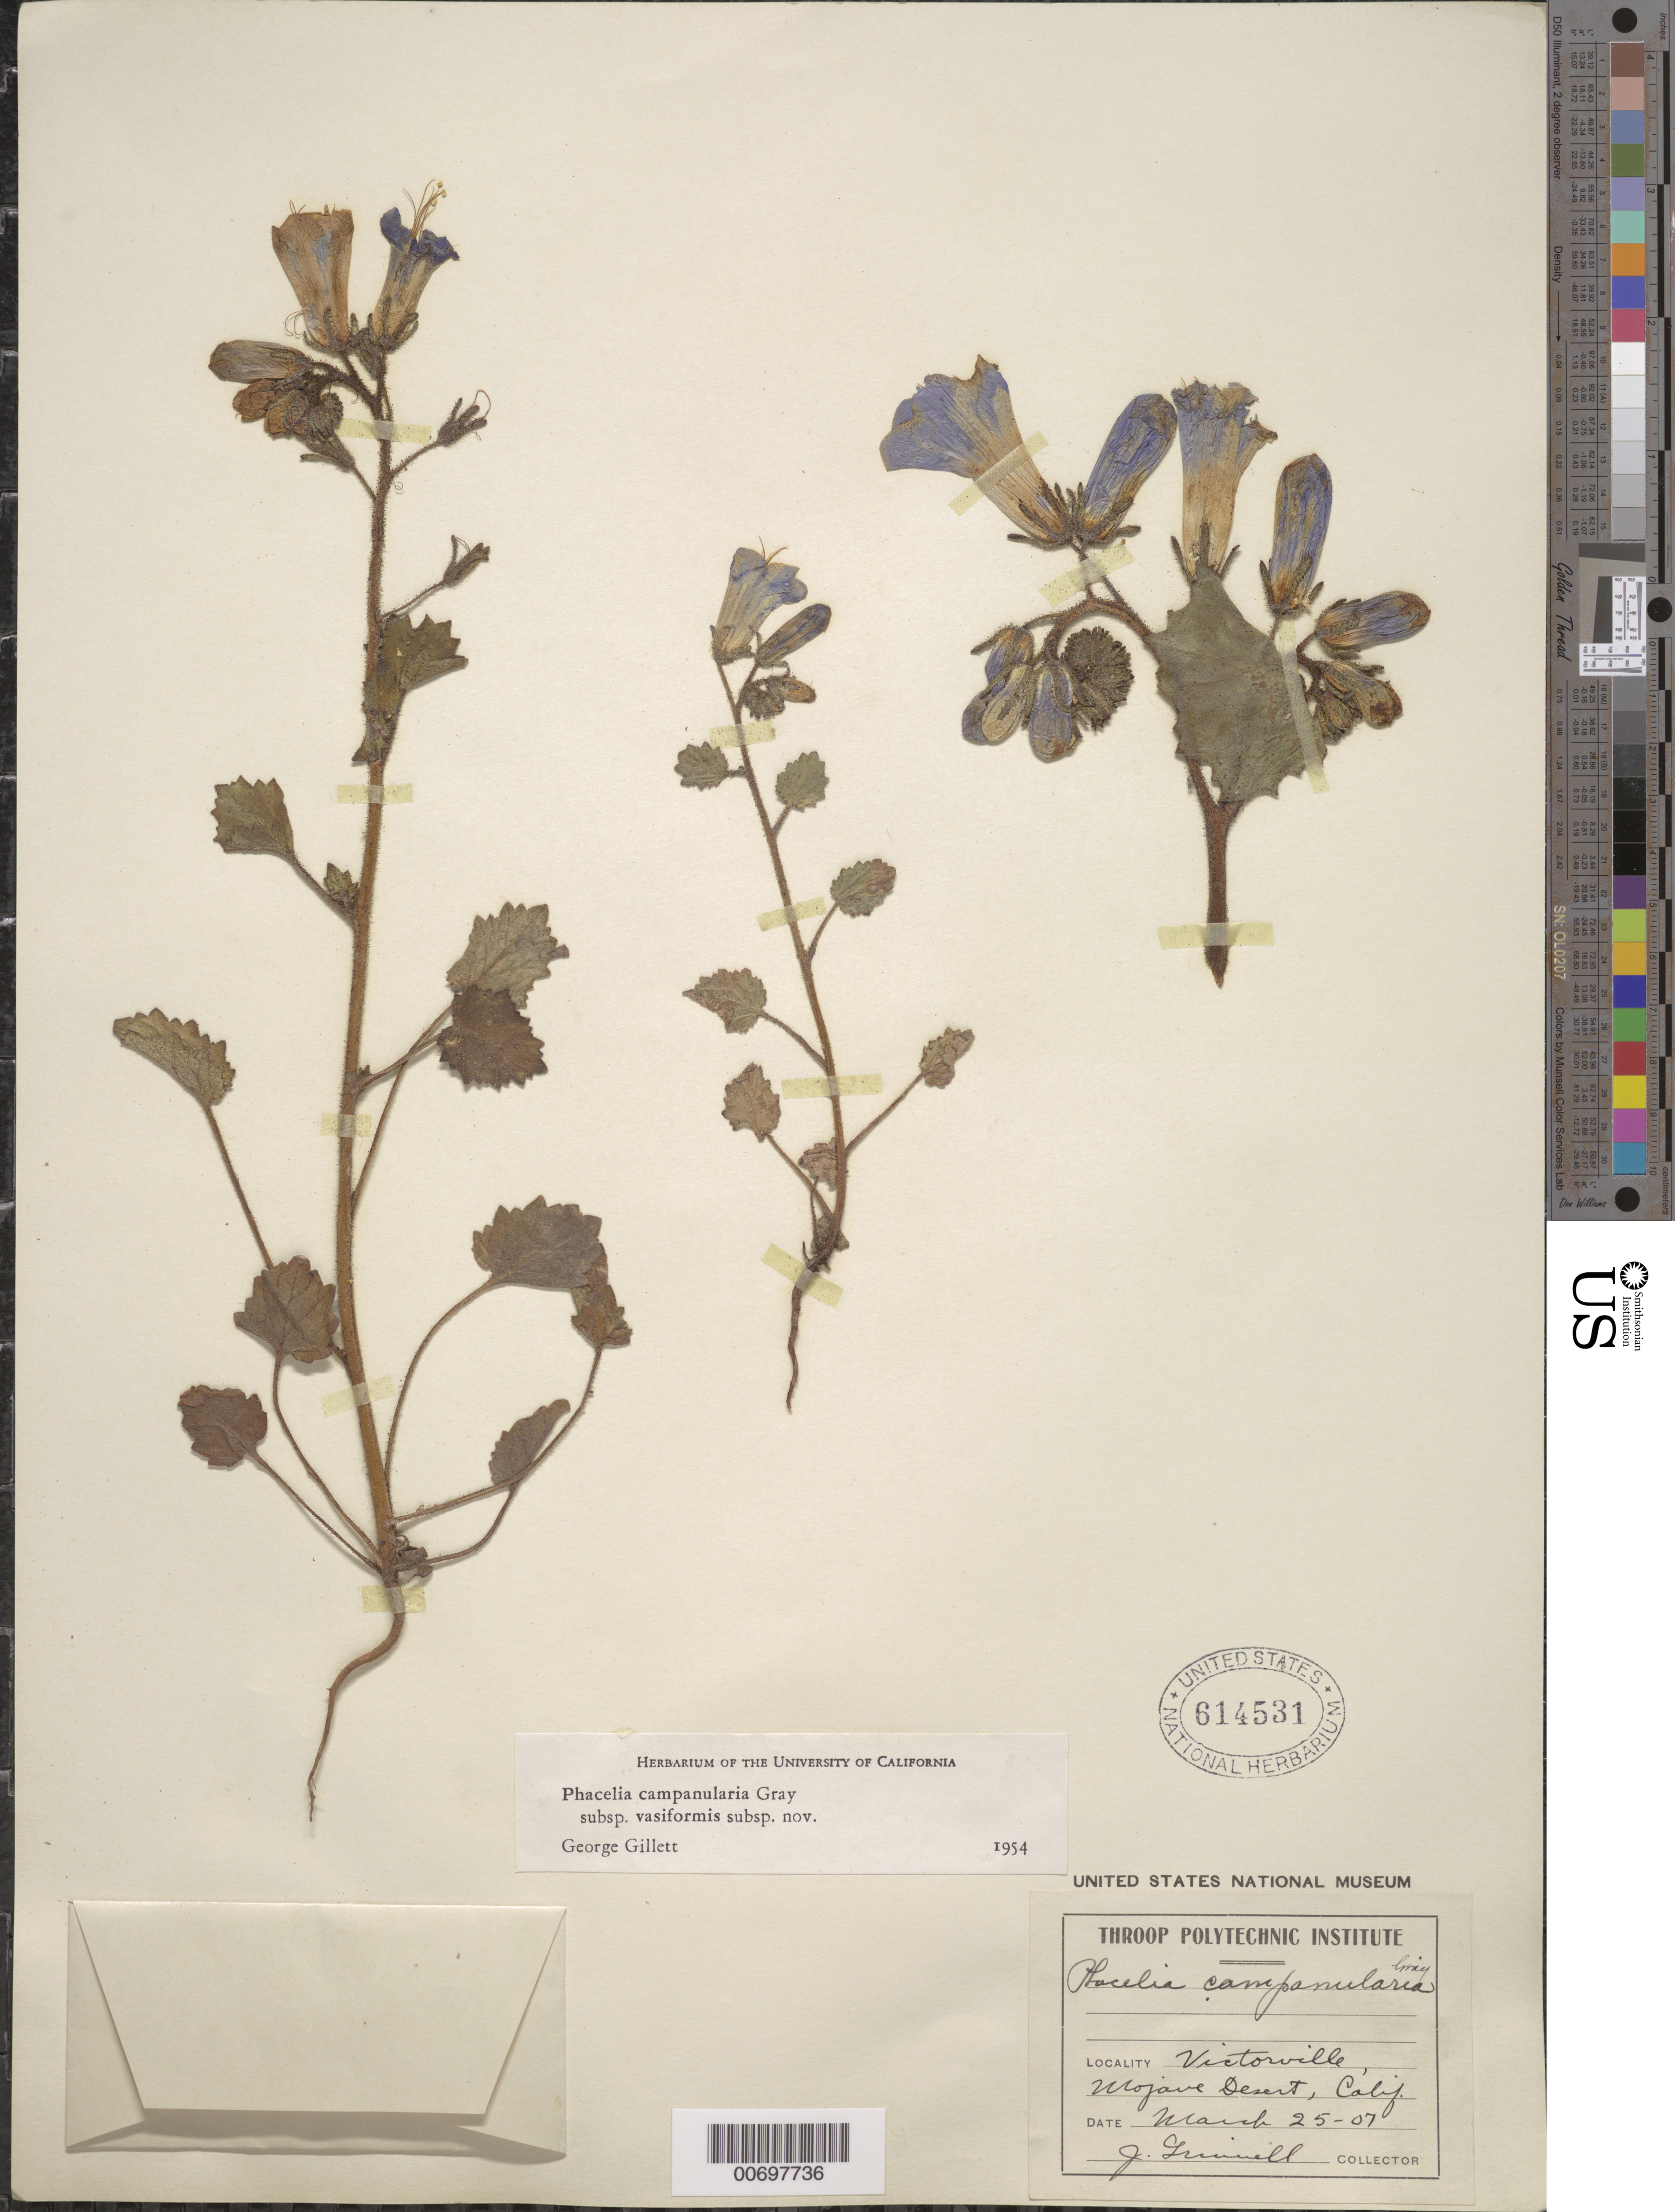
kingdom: Plantae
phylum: Tracheophyta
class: Magnoliopsida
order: Boraginales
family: Hydrophyllaceae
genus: Phacelia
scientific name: Phacelia campanularia subsp. vasiformis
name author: G.W. Gillett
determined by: Gillett, G. W.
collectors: J. Grinnell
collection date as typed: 25 Mar 1907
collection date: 1907-03-25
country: United States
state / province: California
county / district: San Barnadino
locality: Victorville, Mojave Desert.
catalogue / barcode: US 614531